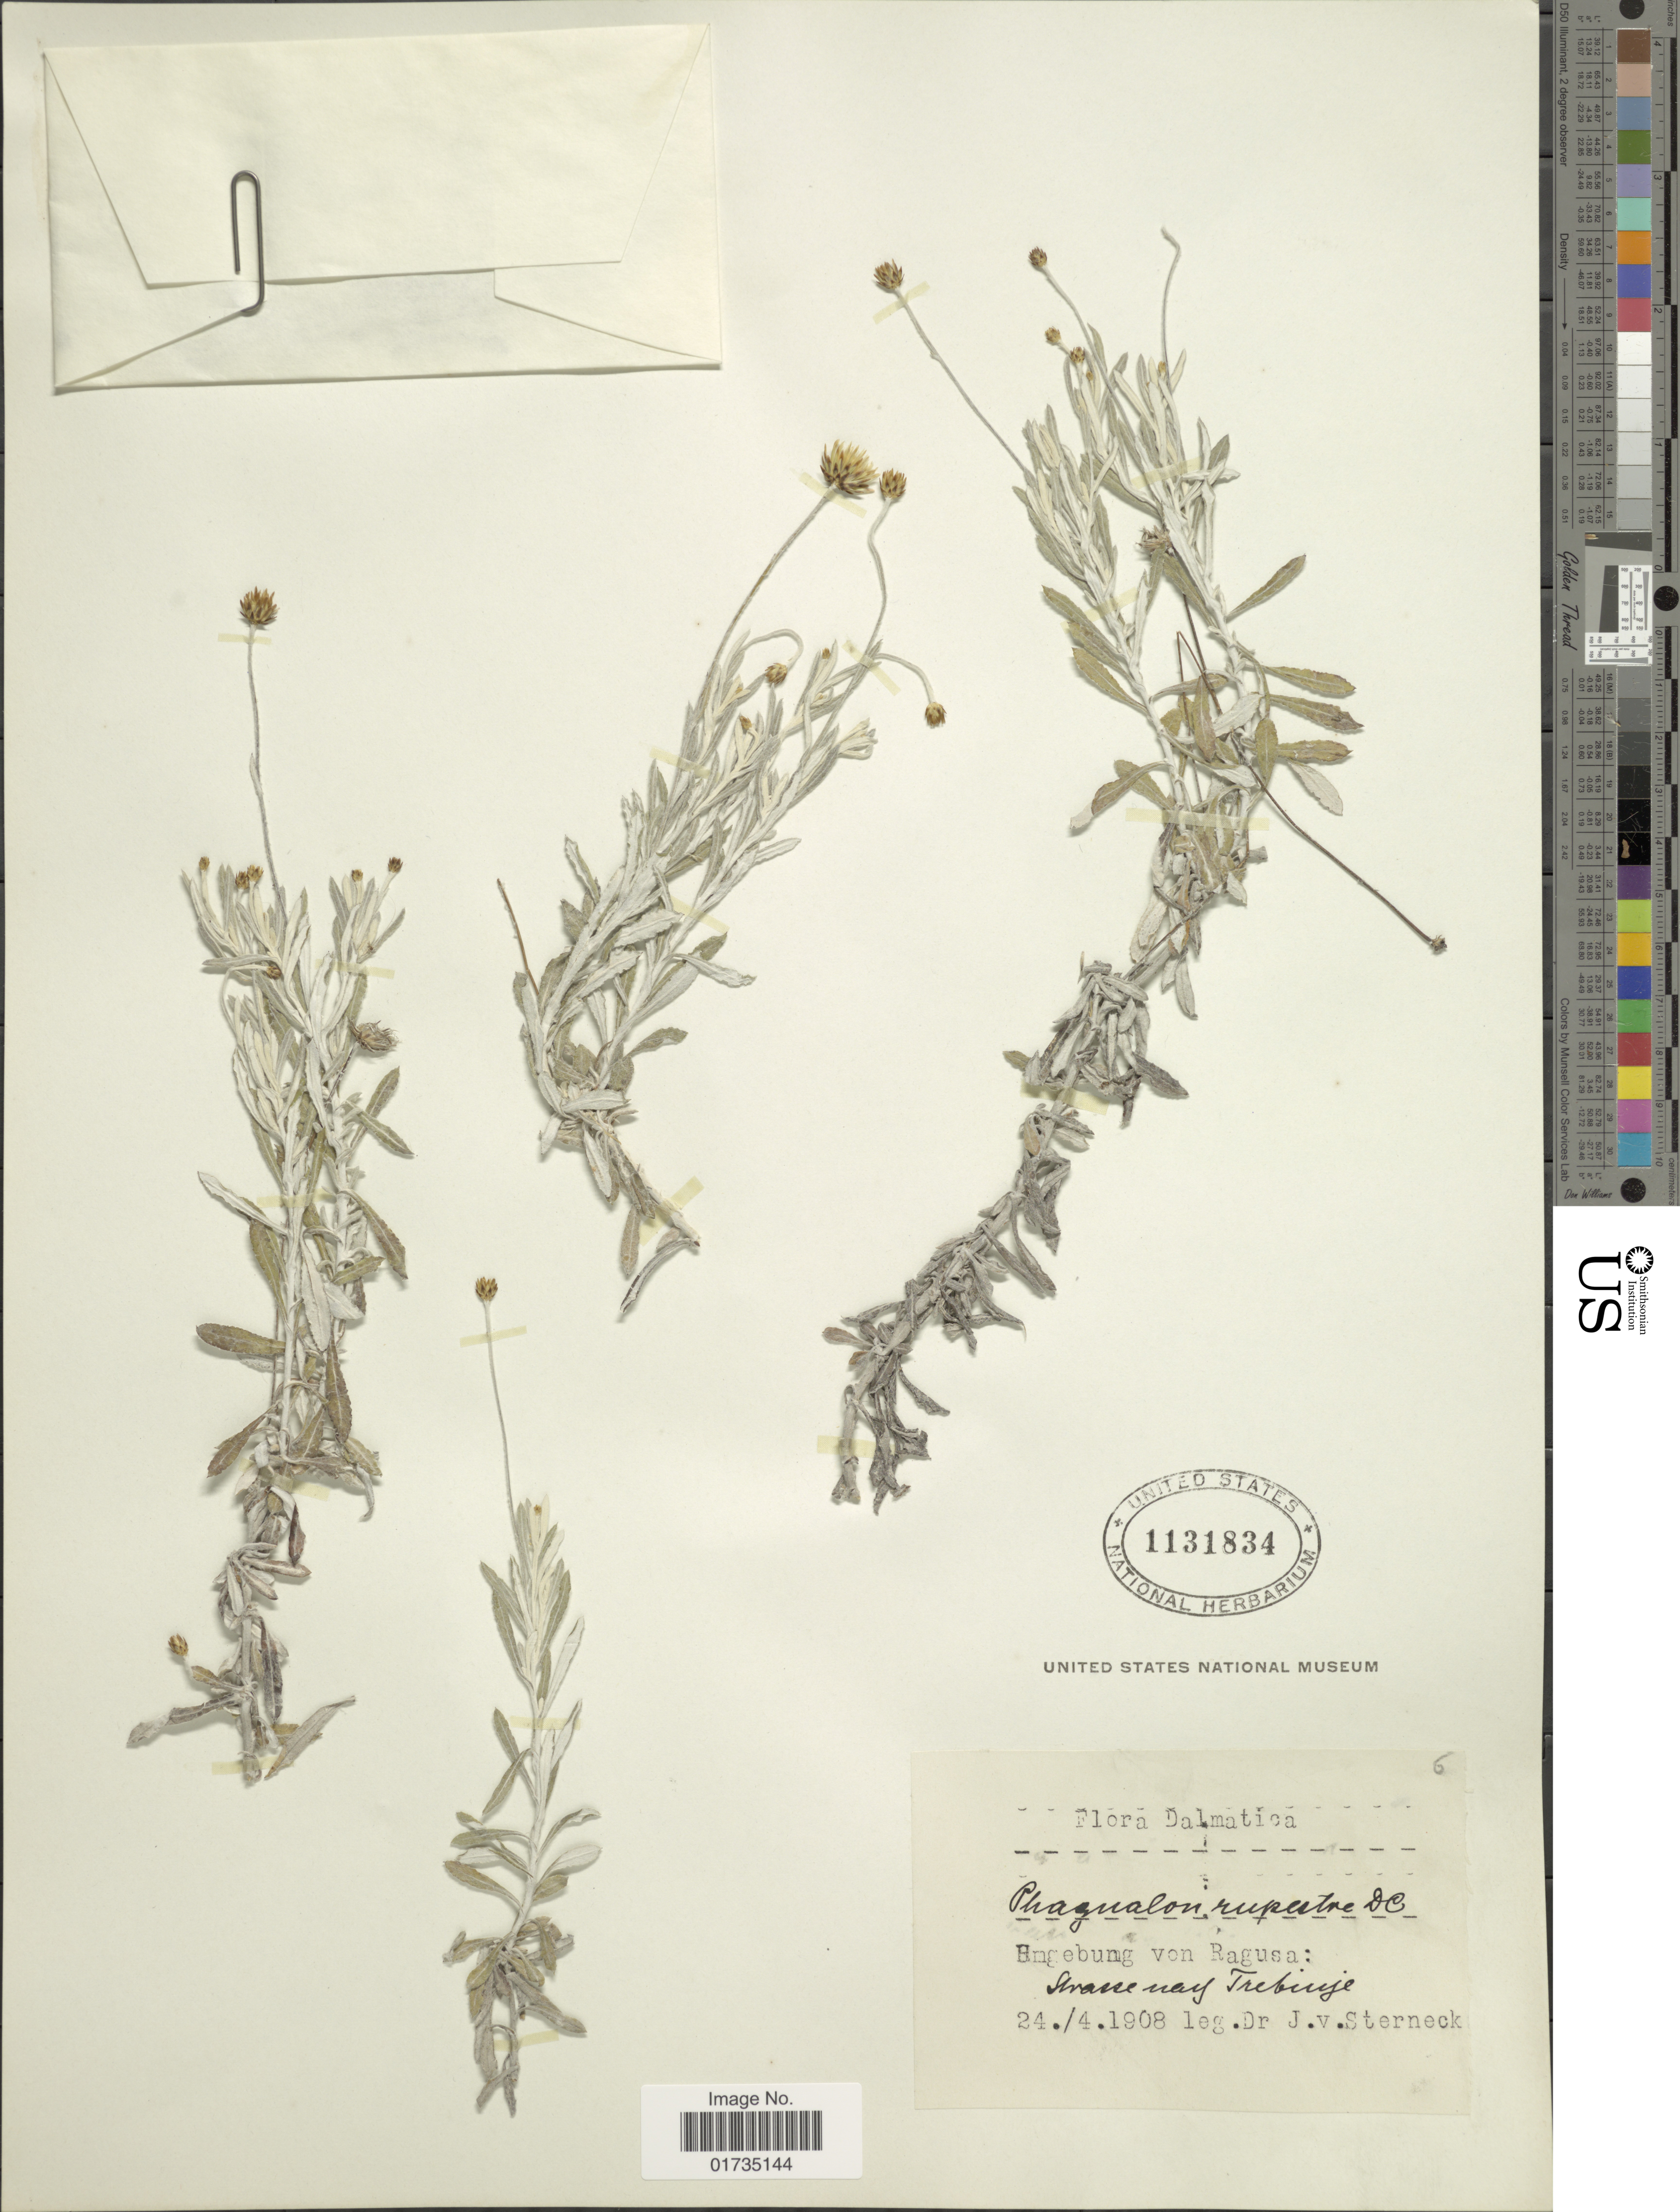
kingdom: Plantae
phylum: Tracheophyta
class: Magnoliopsida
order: Asterales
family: Asteraceae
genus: Phagnalon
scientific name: Phagnalon rupestre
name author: (L.) DC.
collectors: J. von Sterneck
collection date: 1908-04-24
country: Croatia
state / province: Dubrovnik-Neretva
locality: Dalmatica. Amgebung von Ragusa. Grasse way Trebinje [interpreted]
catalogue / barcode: US 1131834